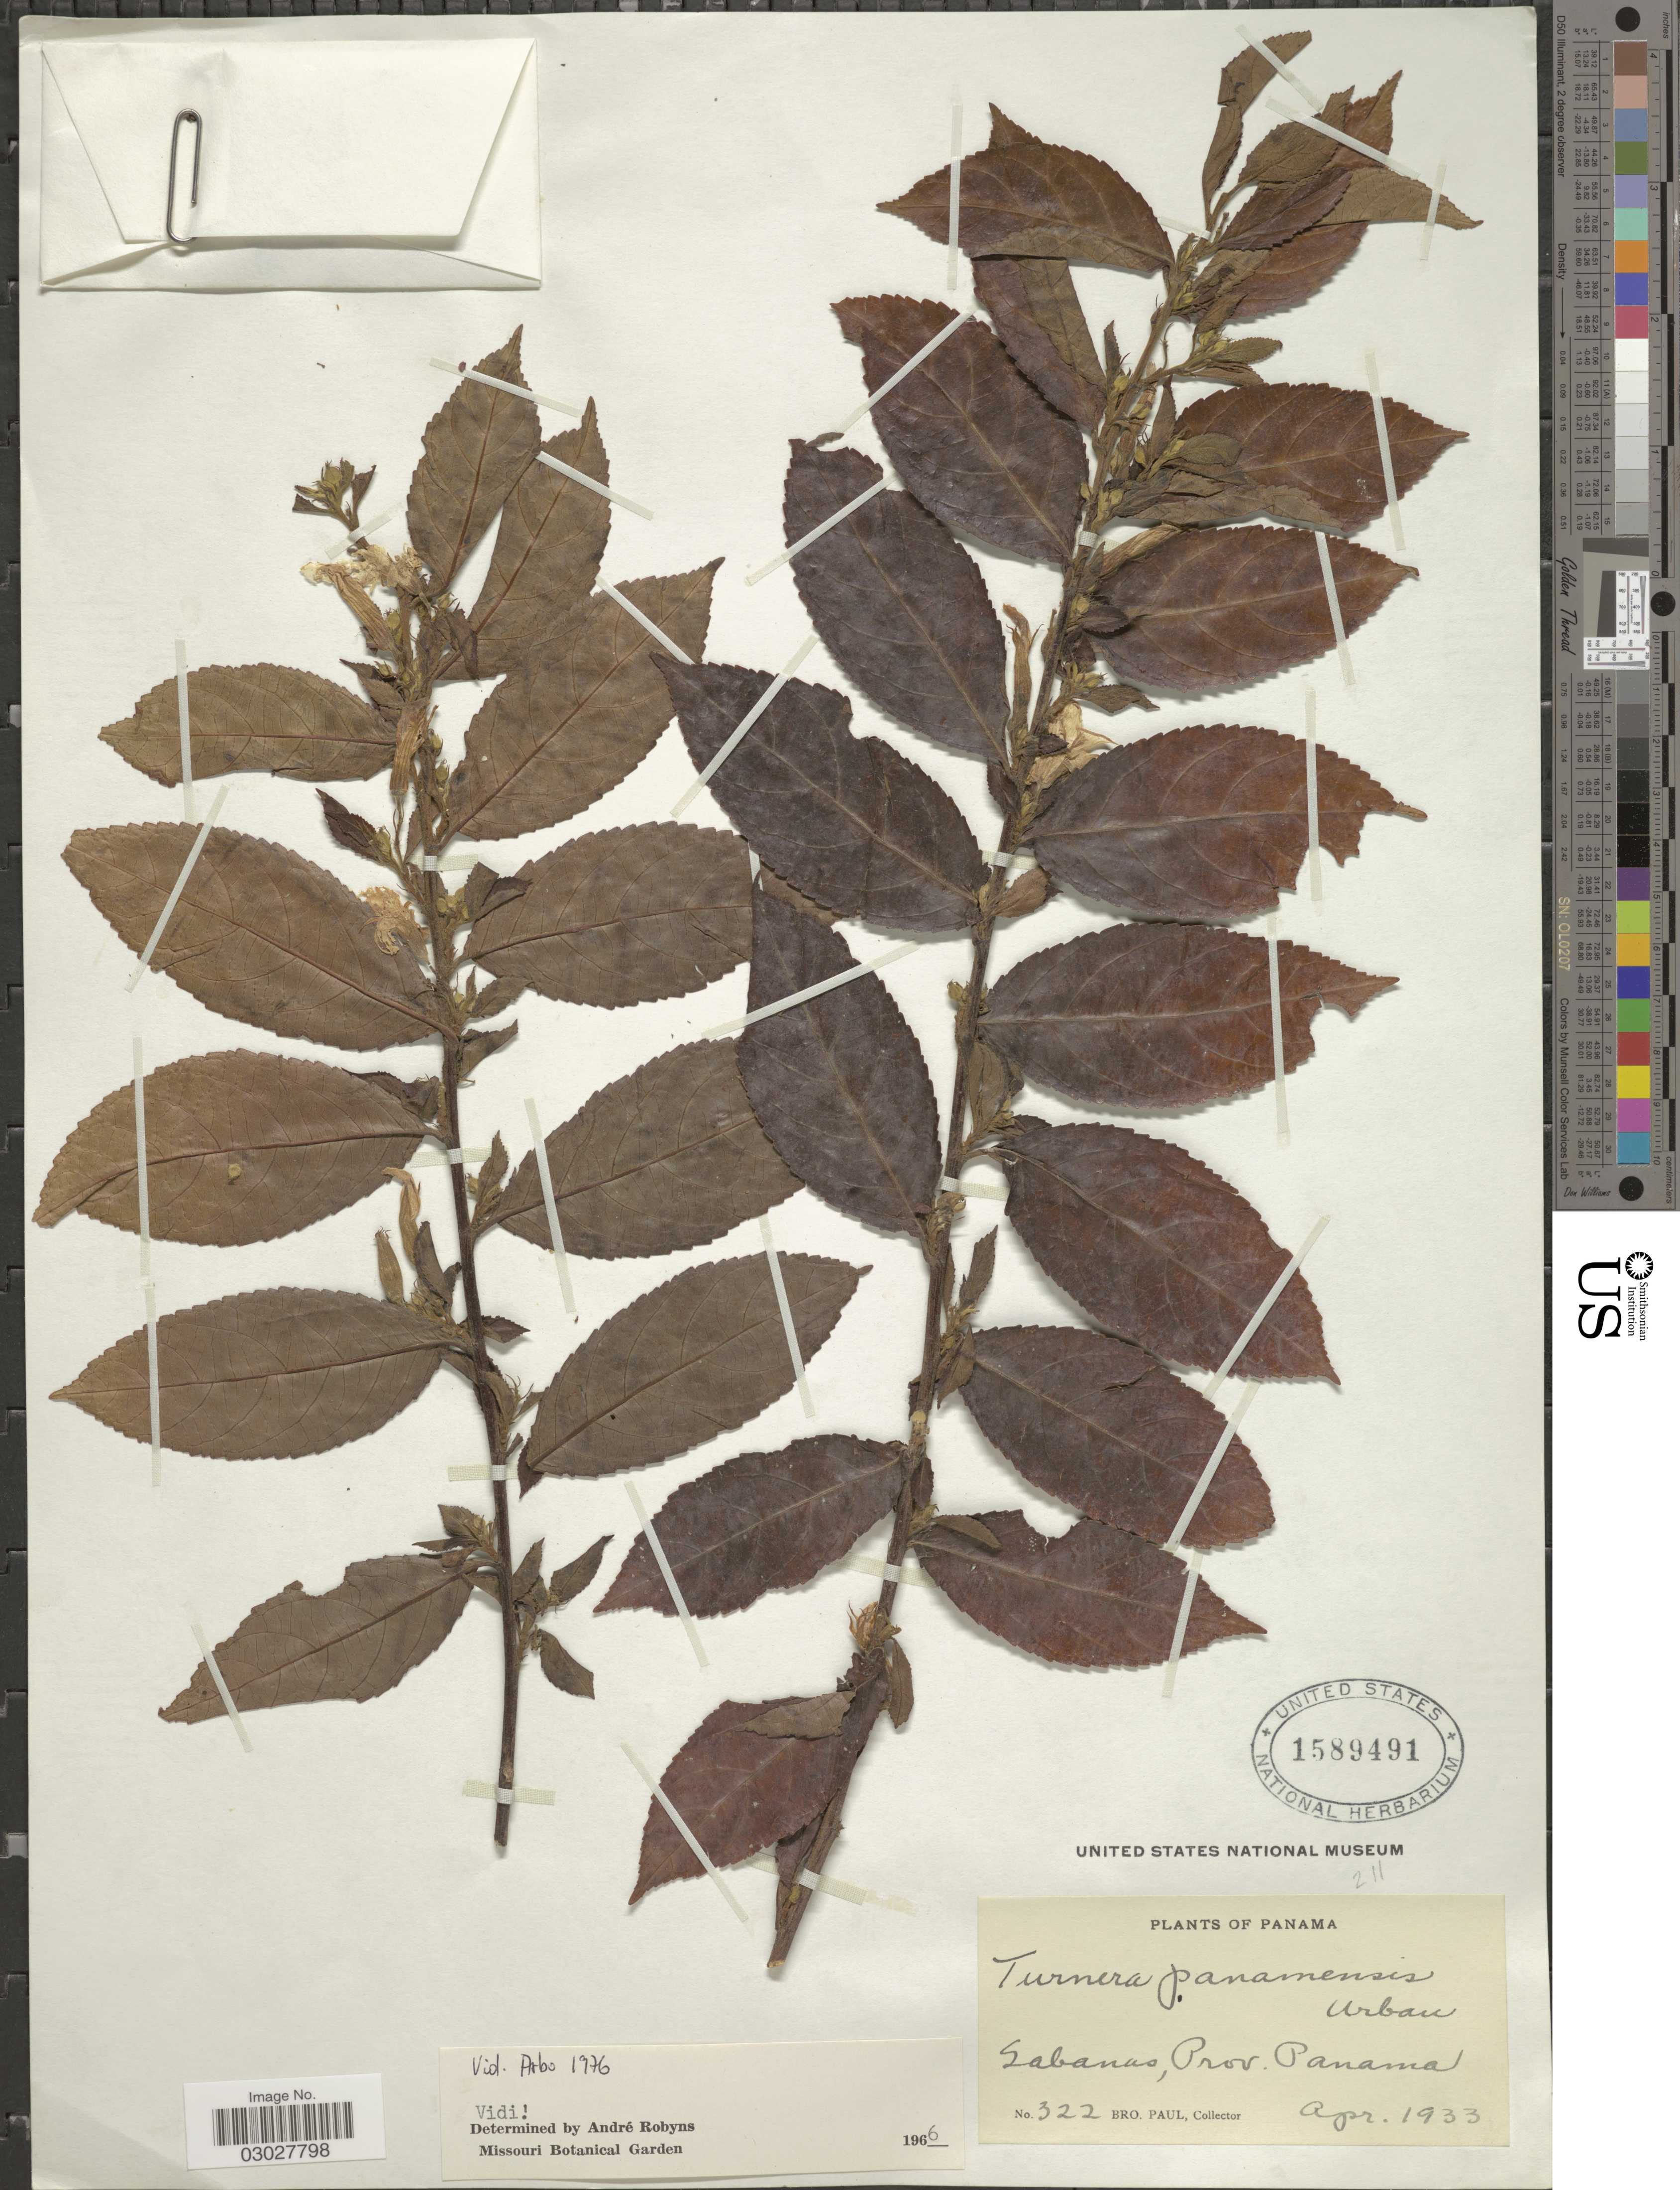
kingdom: Plantae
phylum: Tracheophyta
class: Magnoliopsida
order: Malpighiales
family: Turneraceae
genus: Turnera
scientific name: Turnera panamensis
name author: Urb.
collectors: B. Paul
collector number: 322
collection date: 1933-04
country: Panama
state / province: Panamá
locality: Sabanas.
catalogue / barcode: US 1589491